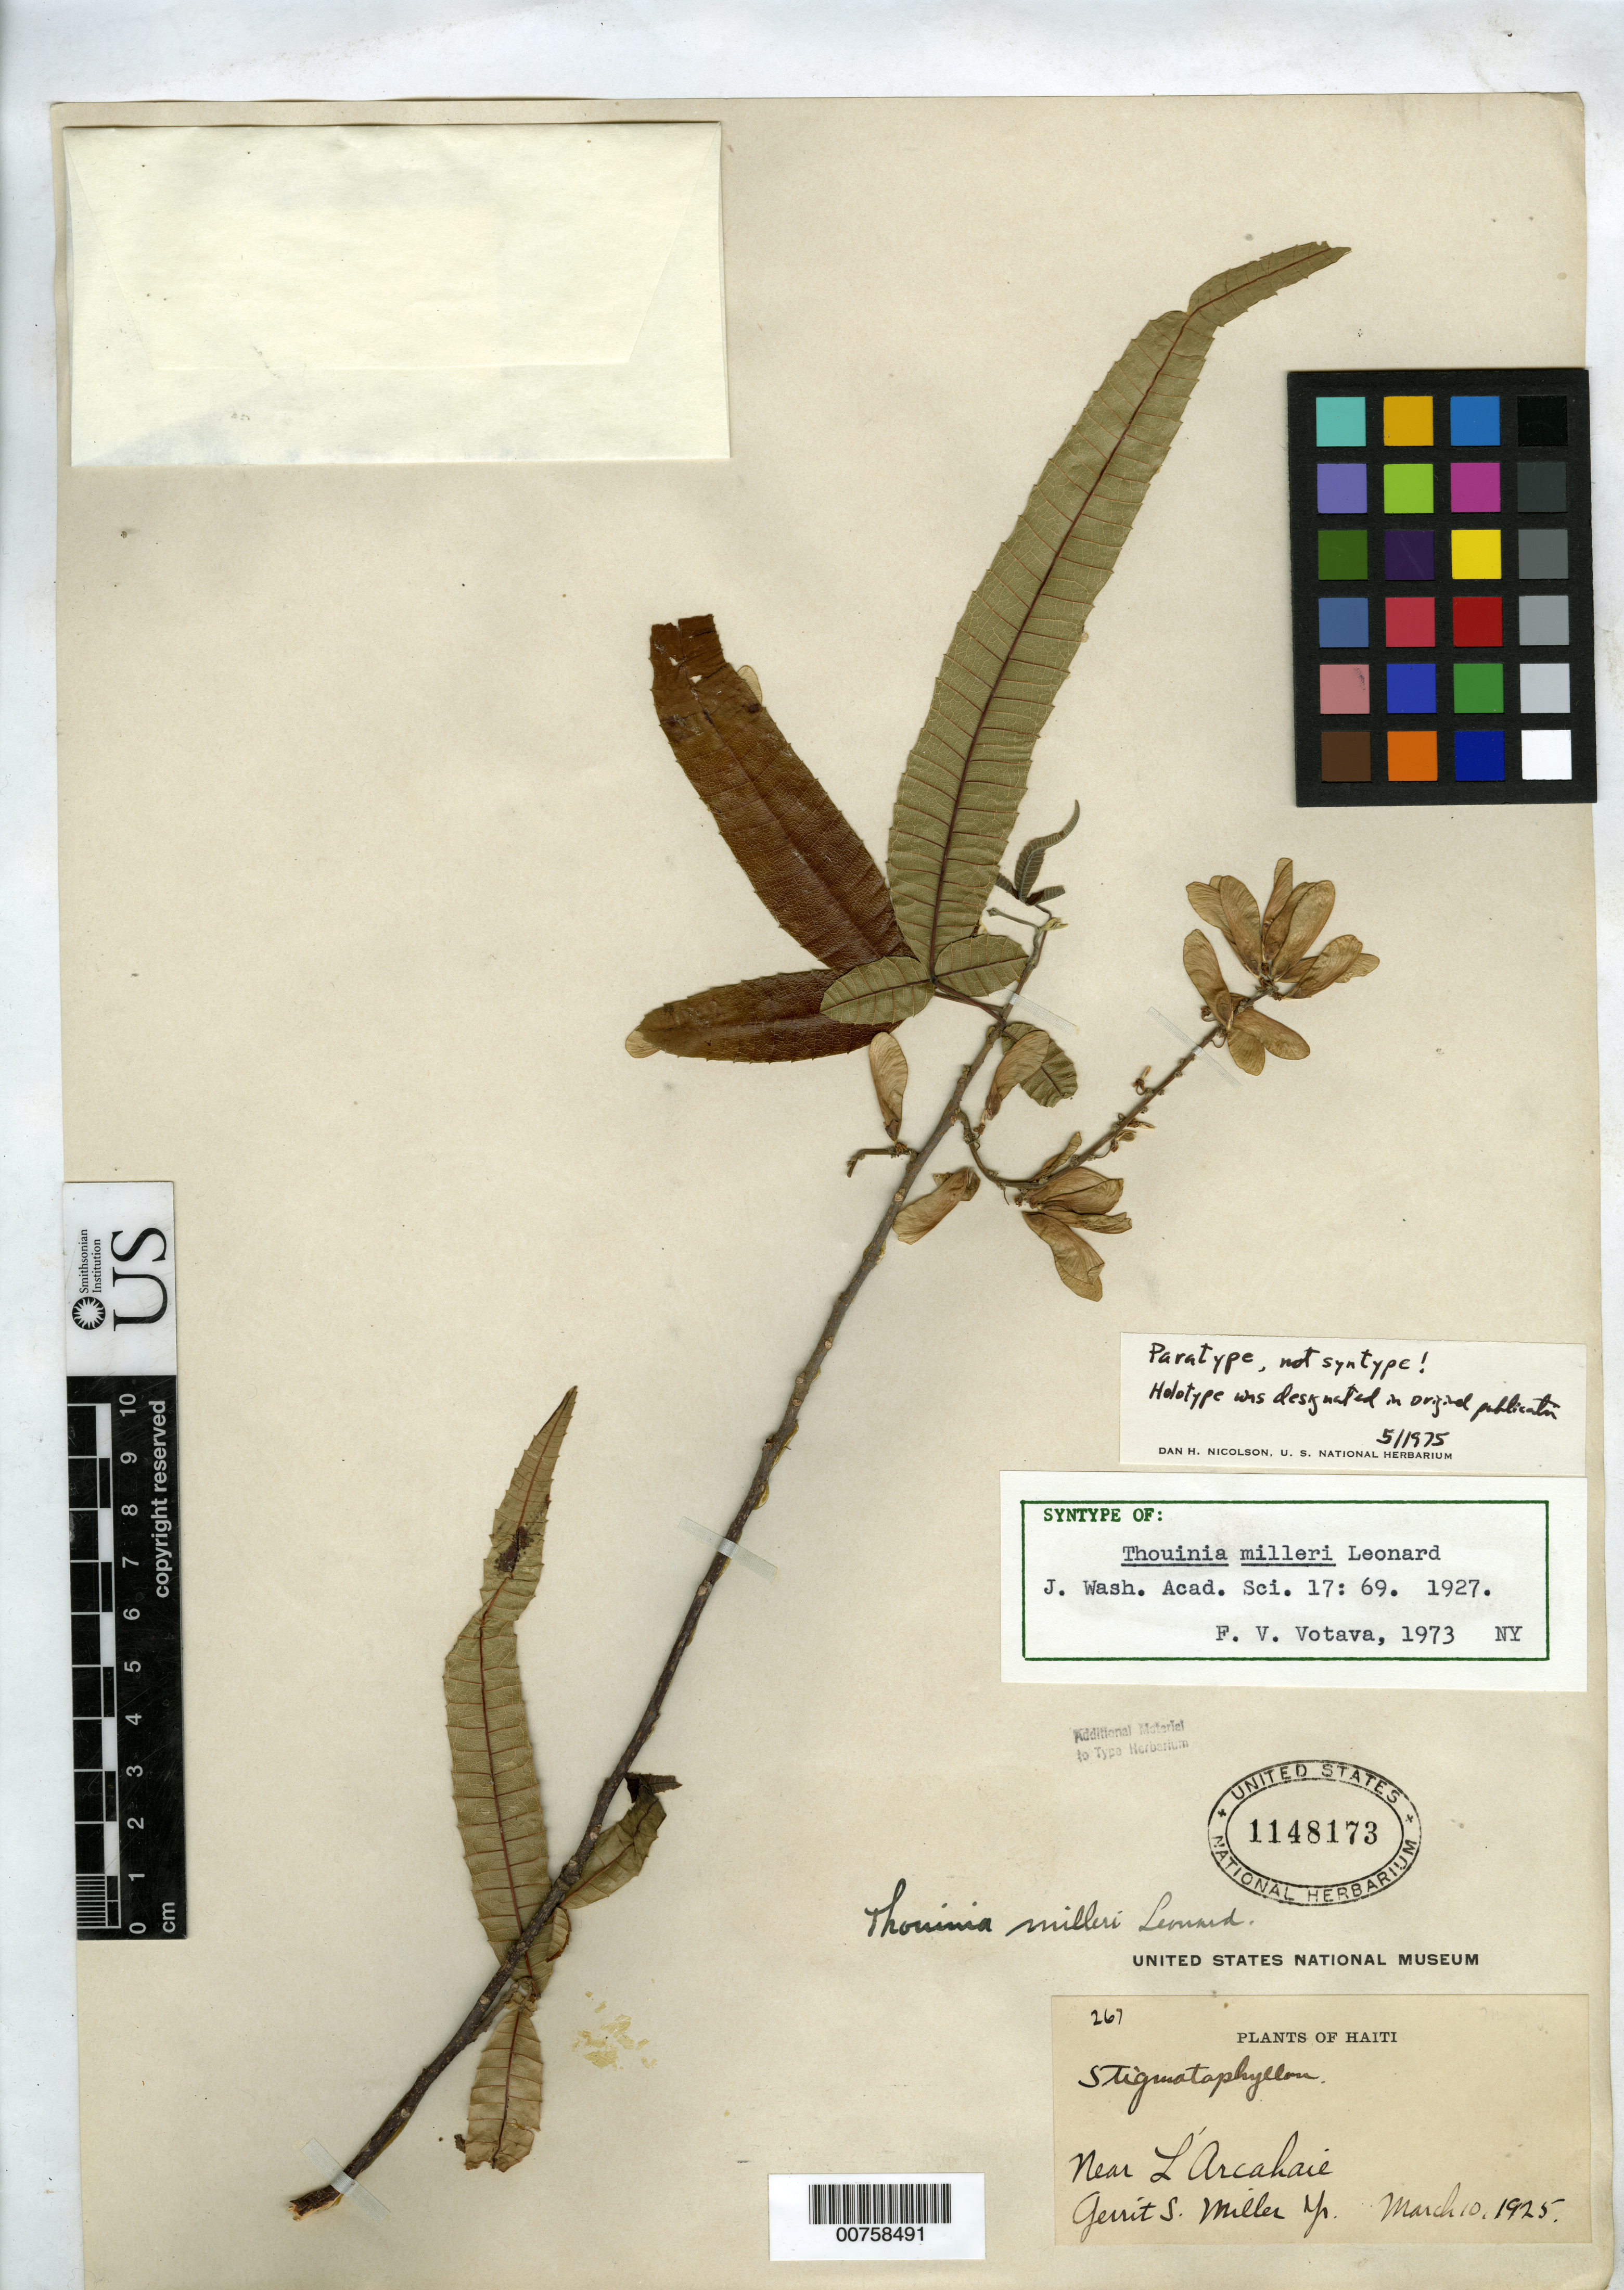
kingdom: Plantae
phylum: Tracheophyta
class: Magnoliopsida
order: Sapindales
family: Sapindaceae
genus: Thouinia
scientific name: Thouinia milleri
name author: Leonard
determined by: Votava, Frank V.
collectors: G. S. Miller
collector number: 267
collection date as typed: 10 Mar 1925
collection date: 1925-03-10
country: Haiti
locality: Near L'Arcahaie.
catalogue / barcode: US 1148173